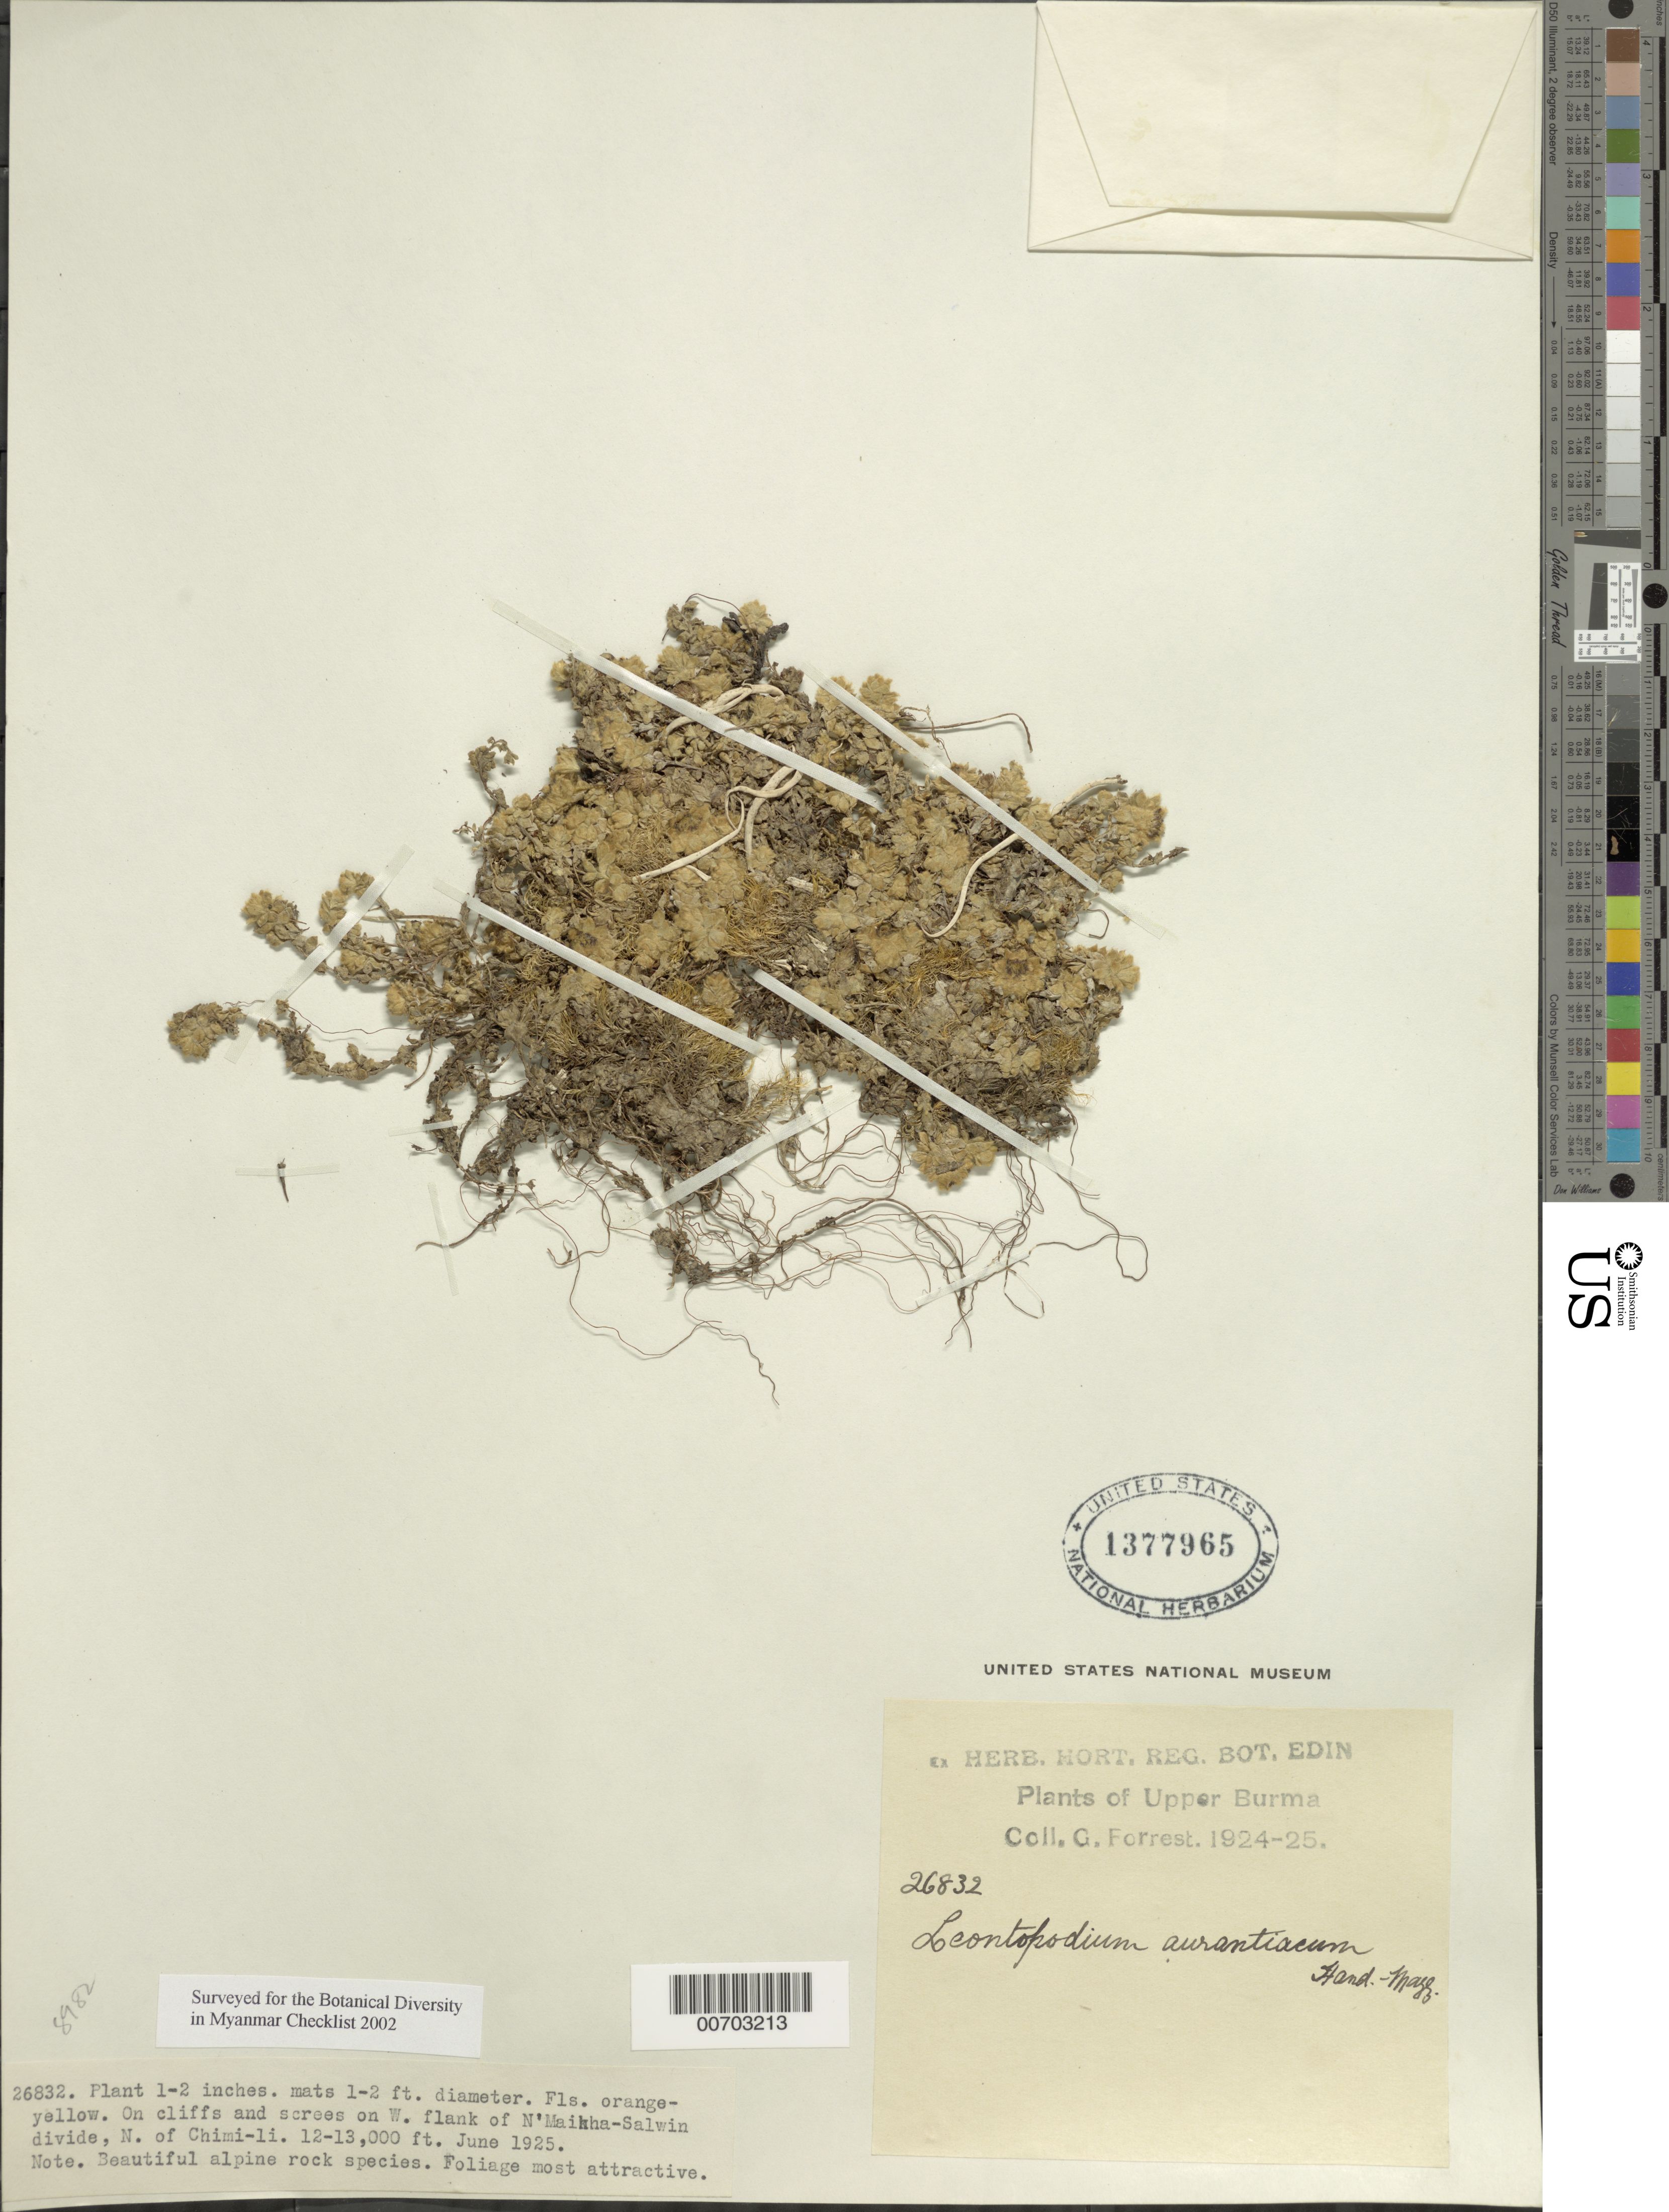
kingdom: Plantae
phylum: Tracheophyta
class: Magnoliopsida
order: Asterales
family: Asteraceae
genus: Leontopodium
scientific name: Leontopodium aurantiacum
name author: Hand.-Mazz.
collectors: G. Forrest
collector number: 26832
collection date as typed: Jun 1925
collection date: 1925-06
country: Myanmar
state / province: Kachin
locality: N'Maikha-Salwin Divide, W flank, N of Chimi-li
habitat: On cliffs and screes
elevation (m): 3658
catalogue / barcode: US 1377965